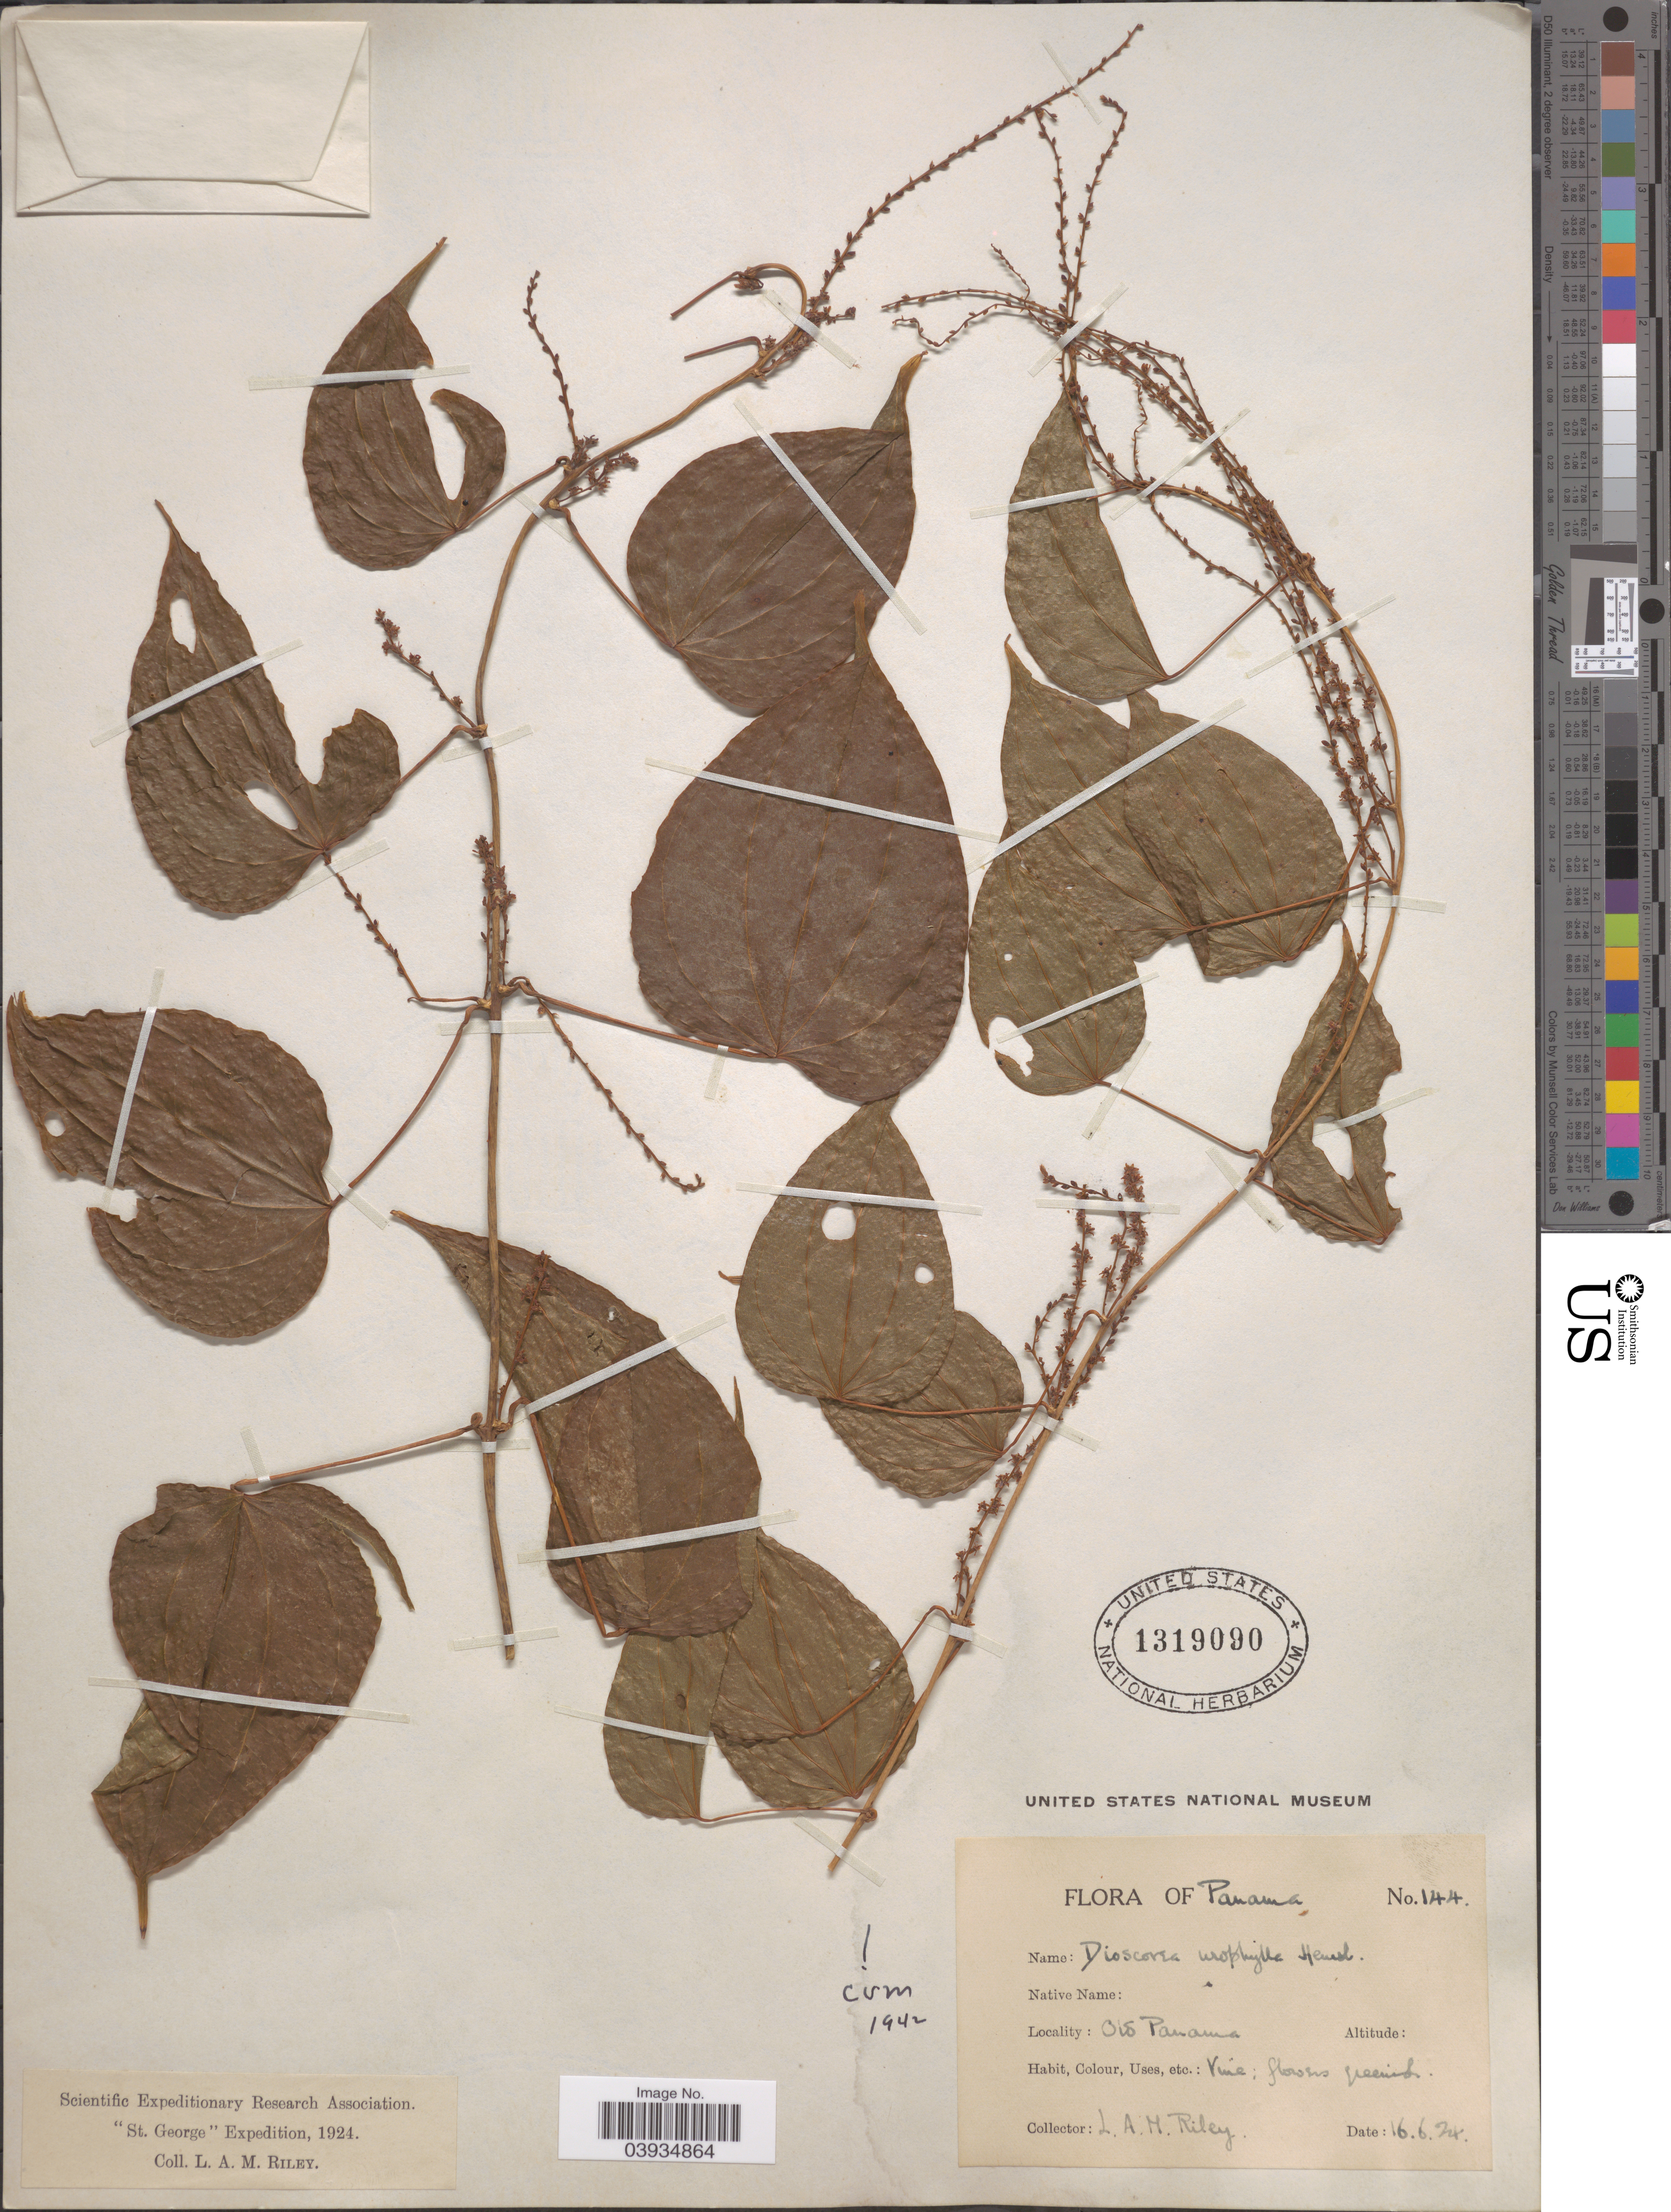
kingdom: Plantae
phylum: Tracheophyta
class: Liliopsida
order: Dioscoreales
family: Dioscoreaceae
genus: Dioscorea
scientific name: Dioscorea urophylla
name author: Hemsl.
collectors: L. A. M. Riley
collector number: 144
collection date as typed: Transcribed d/m/y: 16/6/21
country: Panama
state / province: Panamá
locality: Old Panama.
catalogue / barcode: US 1319090